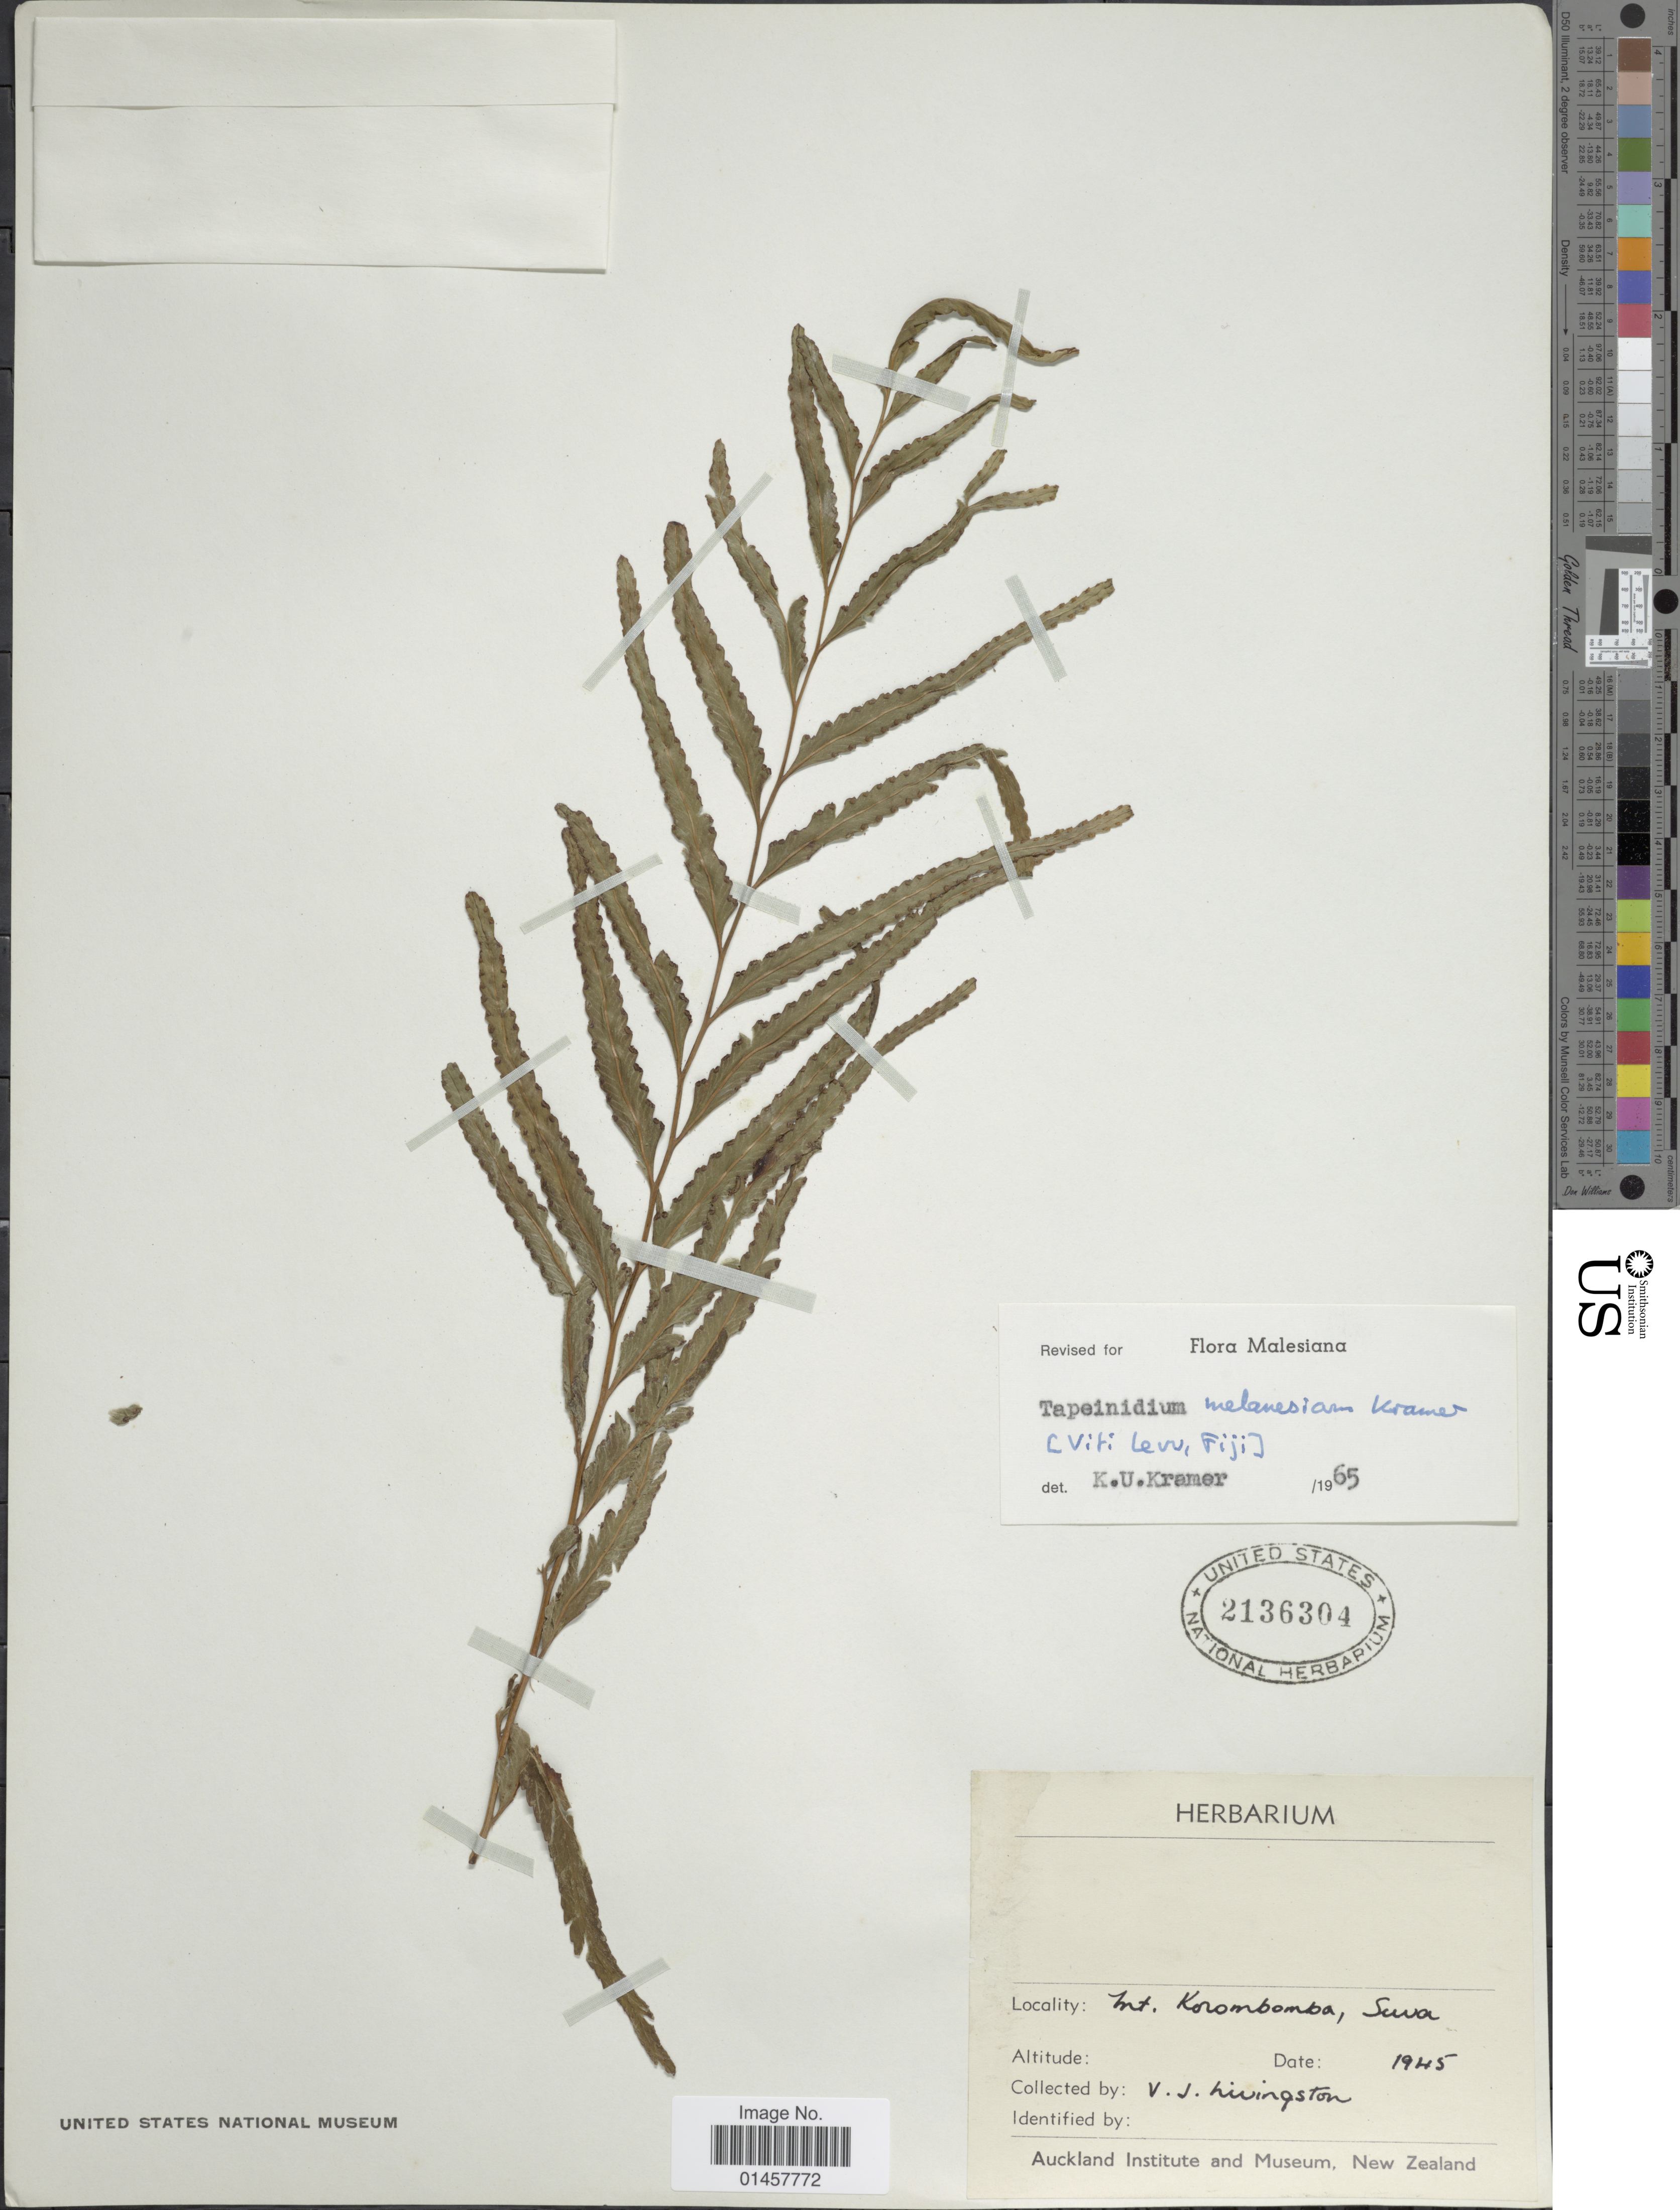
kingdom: Plantae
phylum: Tracheophyta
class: Polypodiopsida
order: Polypodiales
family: Lindsaeaceae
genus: Tapeinidium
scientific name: Tapeinidium melanesicum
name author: K.U. Kramer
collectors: V. Livingston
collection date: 1945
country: Fiji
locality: Quarry, Suva [interpreted]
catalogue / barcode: US 2136304